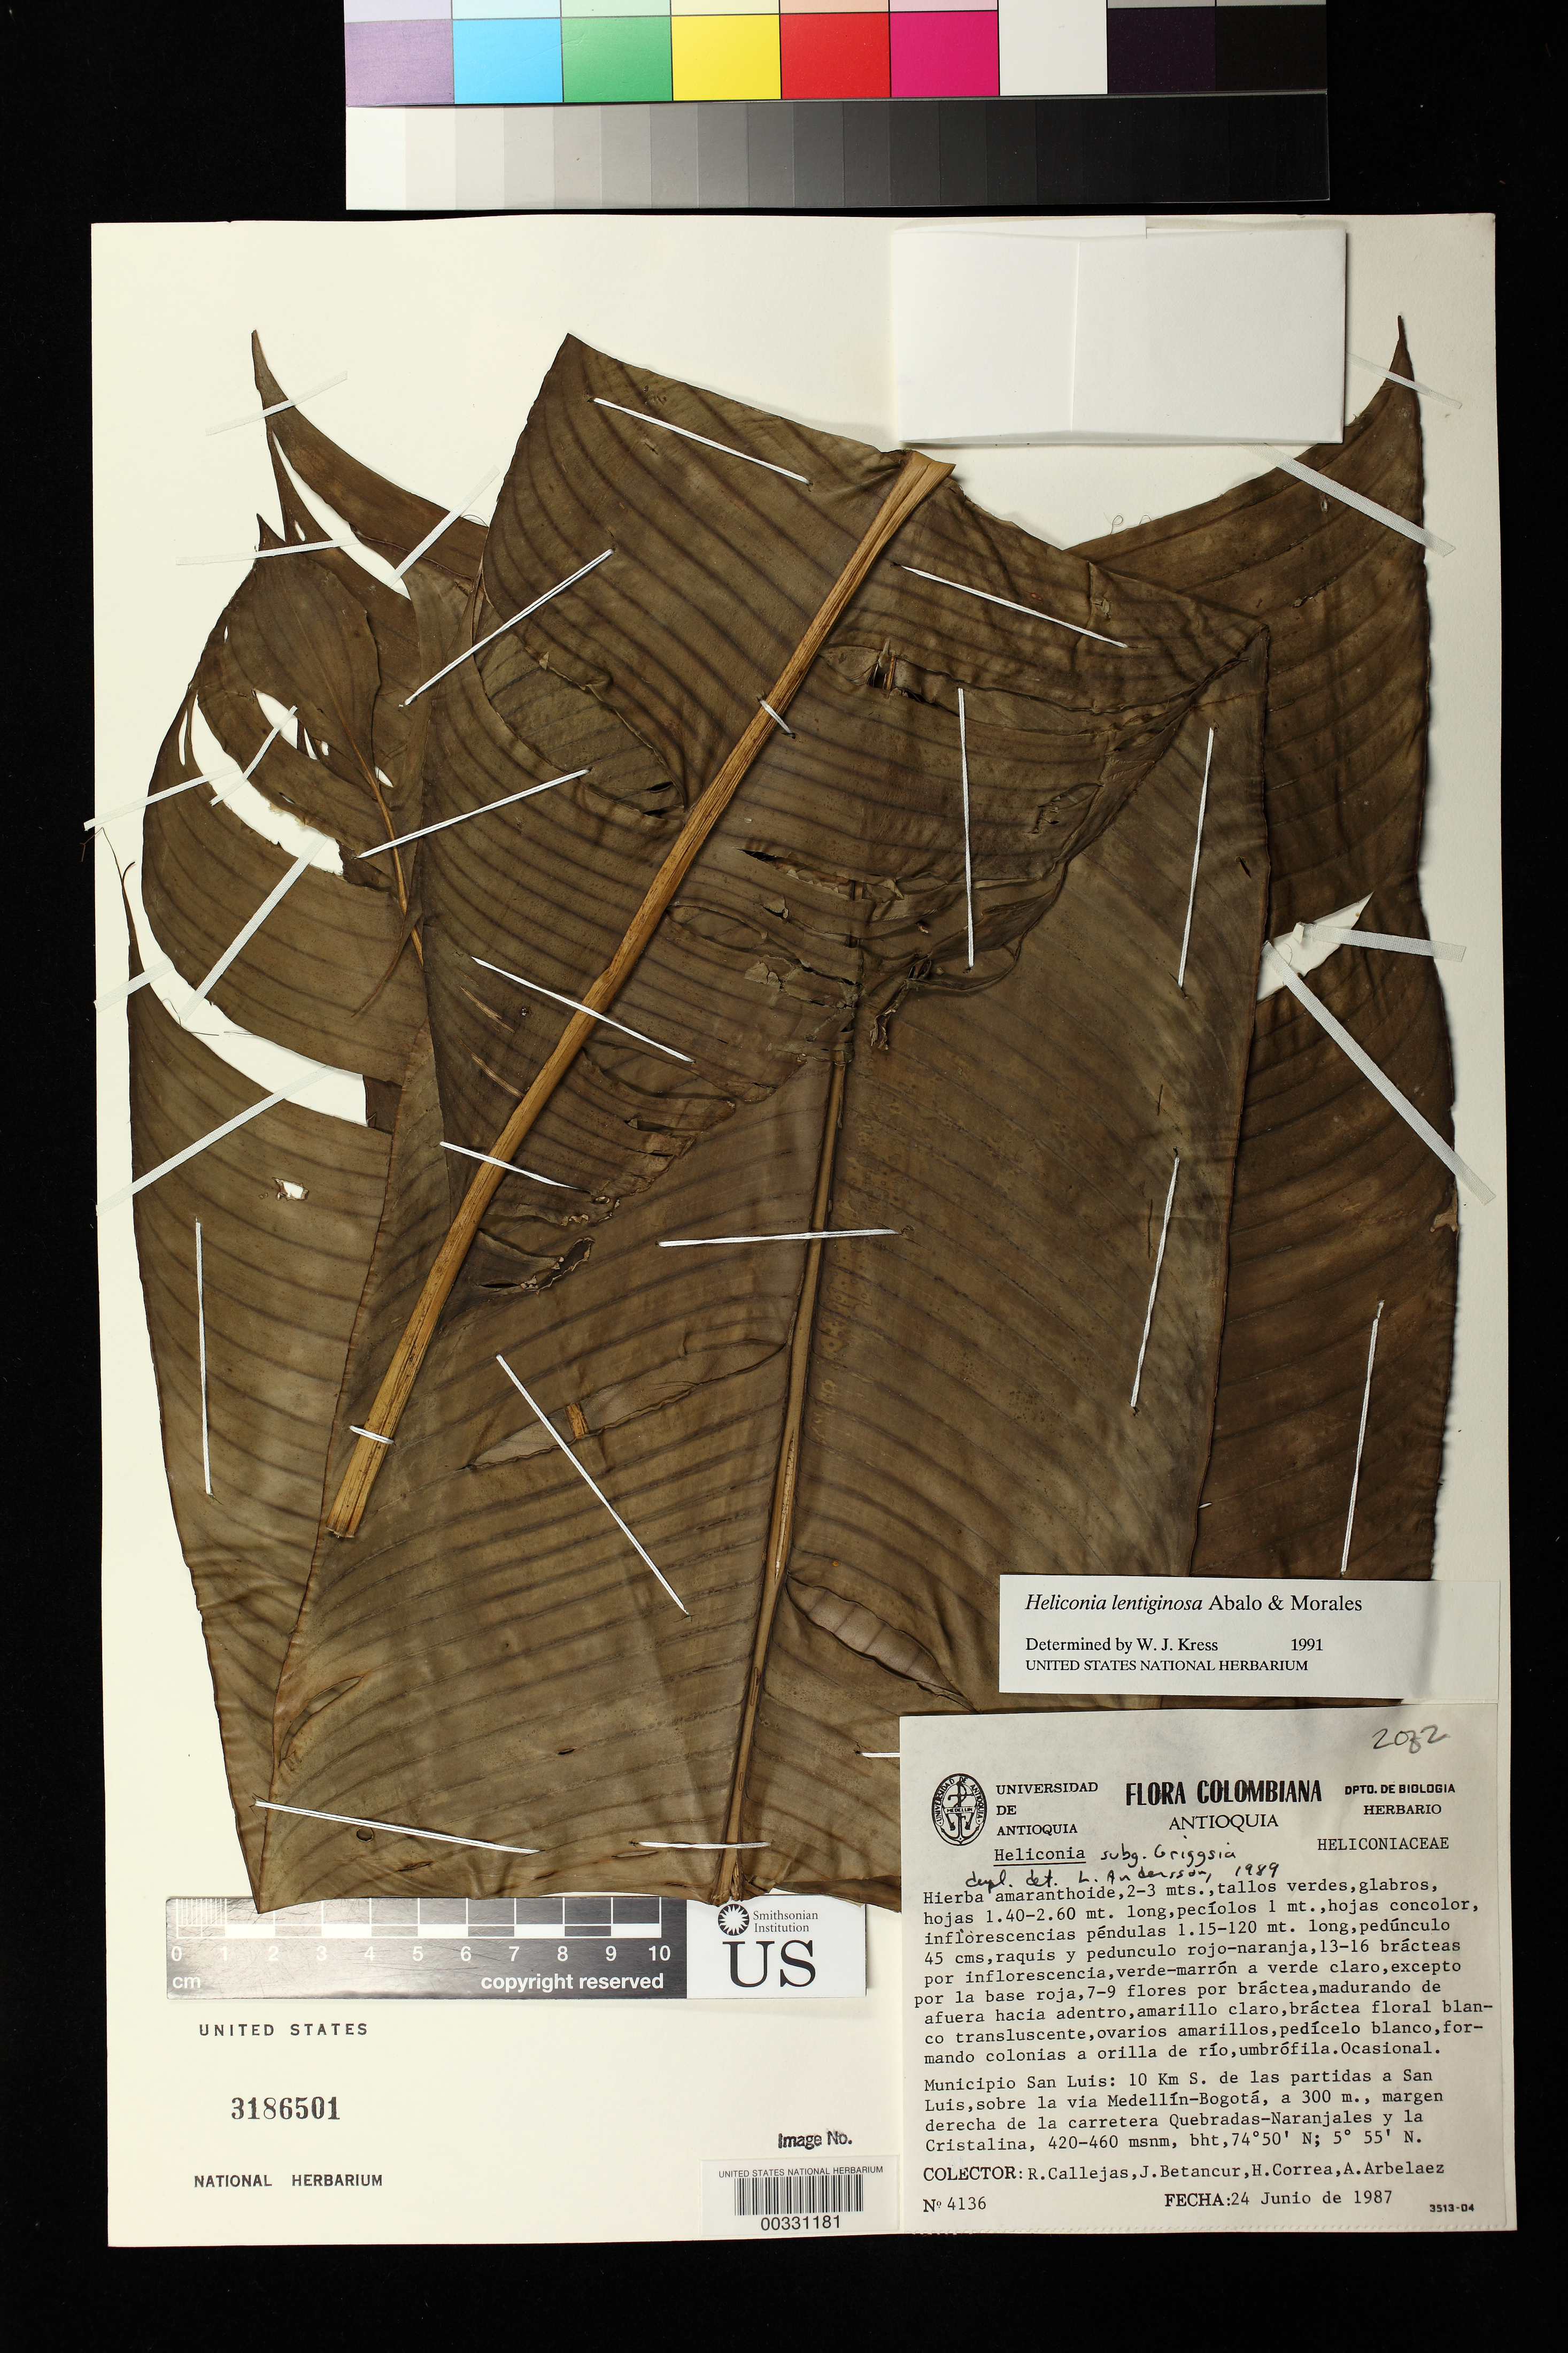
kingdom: Plantae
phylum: Tracheophyta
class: Liliopsida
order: Zingiberales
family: Heliconiaceae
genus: Heliconia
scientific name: Heliconia lentiginosa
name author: Abalo & G. Morales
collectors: R. Callejas, J. C. Betancur, H. Correa & A. L. Arbelaez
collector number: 4136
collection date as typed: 24 Jun 1987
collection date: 1987-06-24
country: Colombia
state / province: Antioquia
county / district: San Luis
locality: Mun of San Luis, 10 km S of Las partidas to San Luis, above Medellin-Bogota road, to 300 m, ...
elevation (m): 420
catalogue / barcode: US 3186501